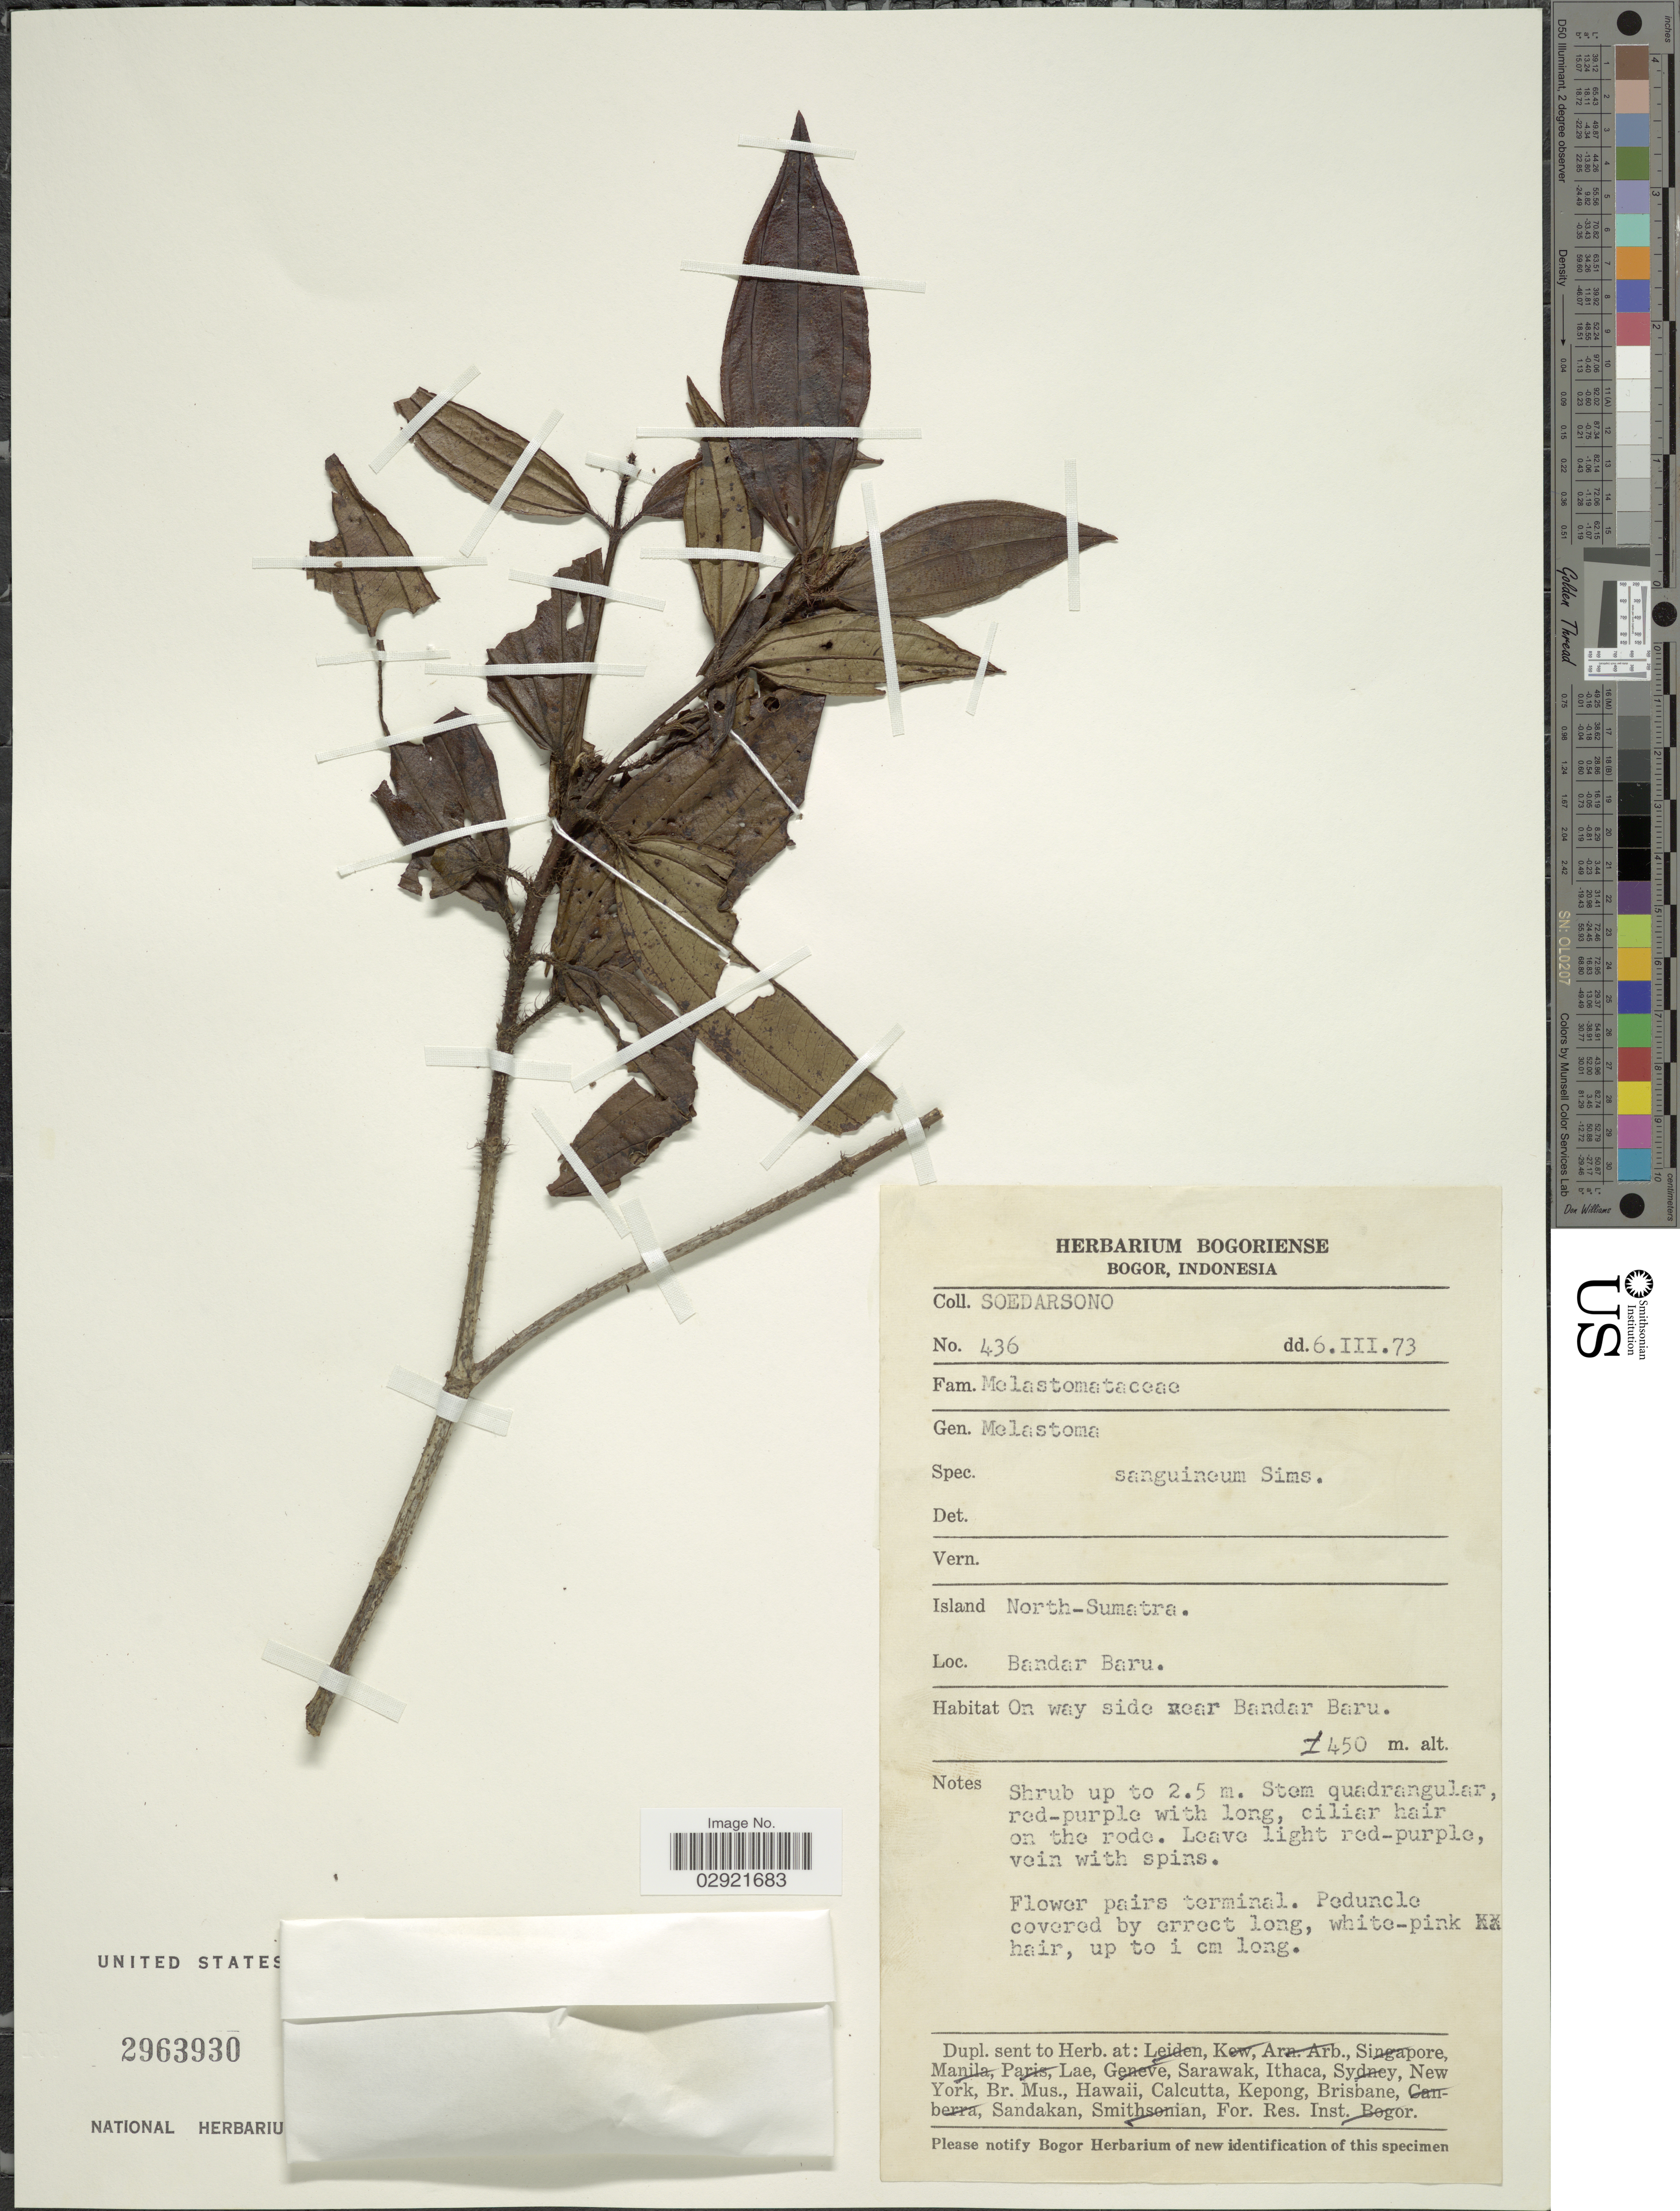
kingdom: Plantae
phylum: Tracheophyta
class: Magnoliopsida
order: Myrtales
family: Melastomataceae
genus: Melastoma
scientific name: Melastoma sanguineum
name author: Sims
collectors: Soedarsono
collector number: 436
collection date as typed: Transcribed d/m/y: 6/3/73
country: Indonesia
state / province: Sumatra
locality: Island North Sumatra. Bandar Baru.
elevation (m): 450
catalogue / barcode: US 2963930